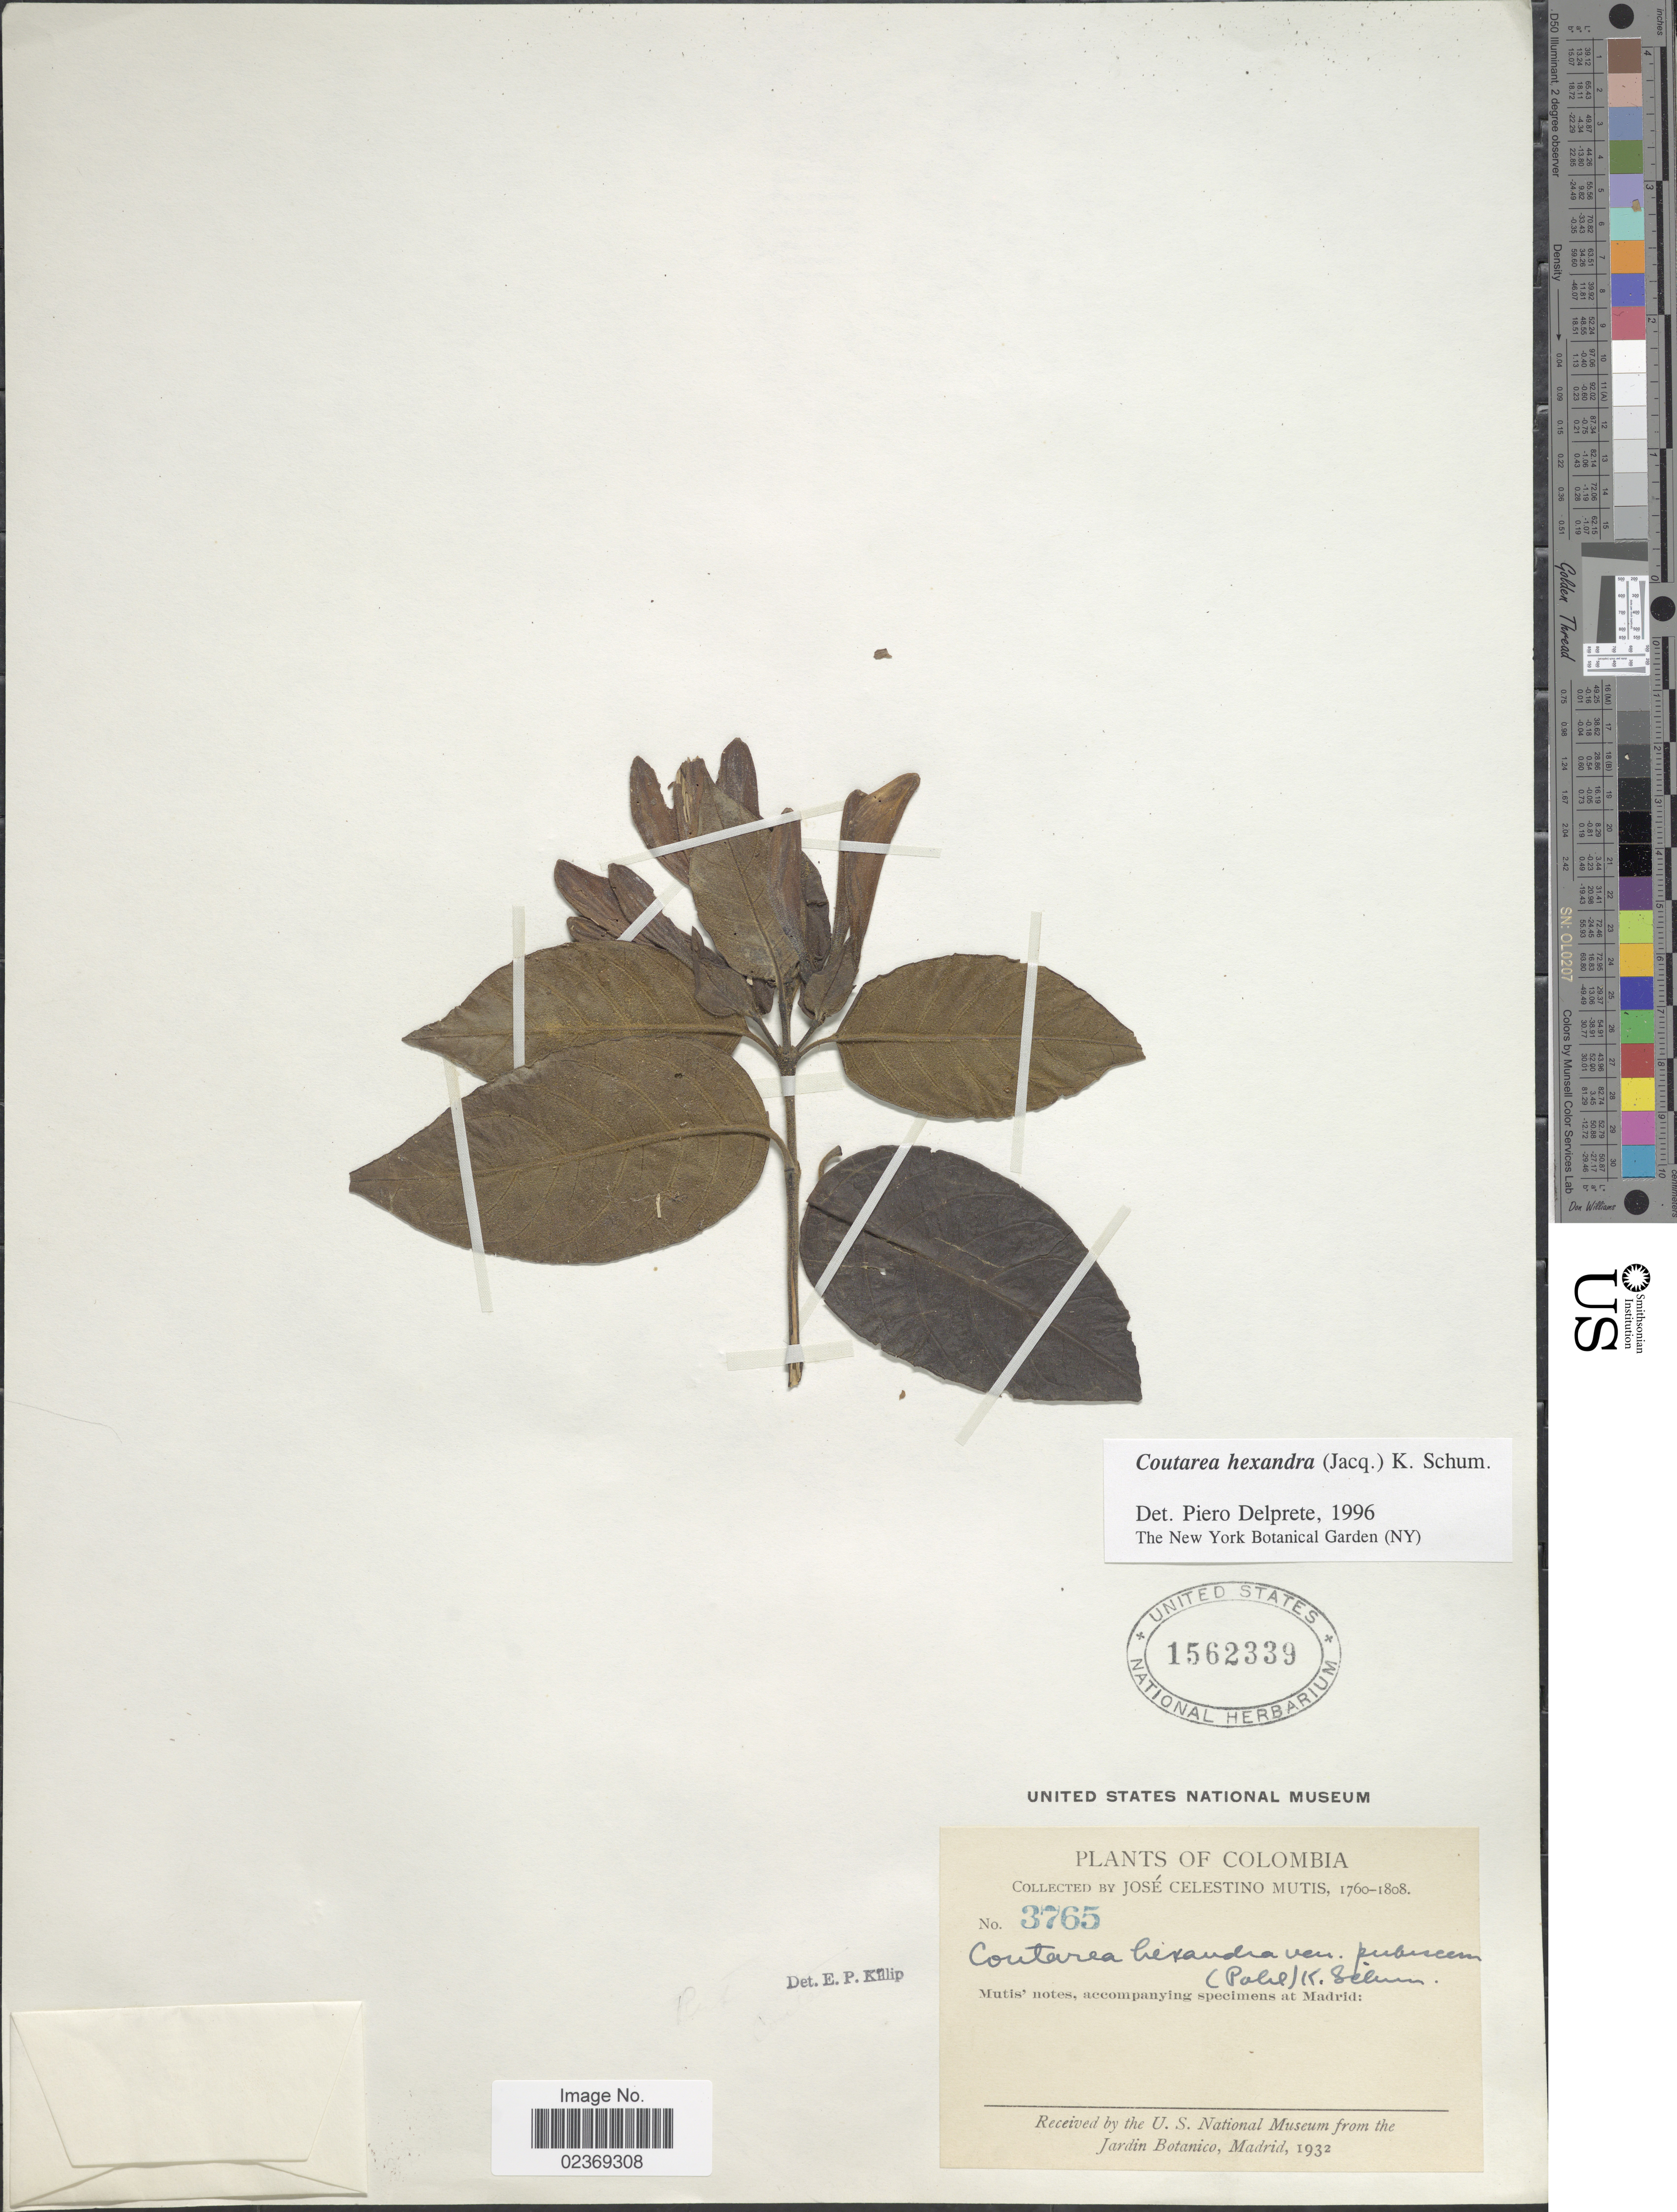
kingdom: Plantae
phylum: Tracheophyta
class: Magnoliopsida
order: Gentianales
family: Rubiaceae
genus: Coutarea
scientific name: Coutarea hexandra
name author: (Jacq.) K. Schum.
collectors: J. C. B. Mutis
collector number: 3765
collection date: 1760/1808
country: Colombia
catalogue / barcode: US 1562339